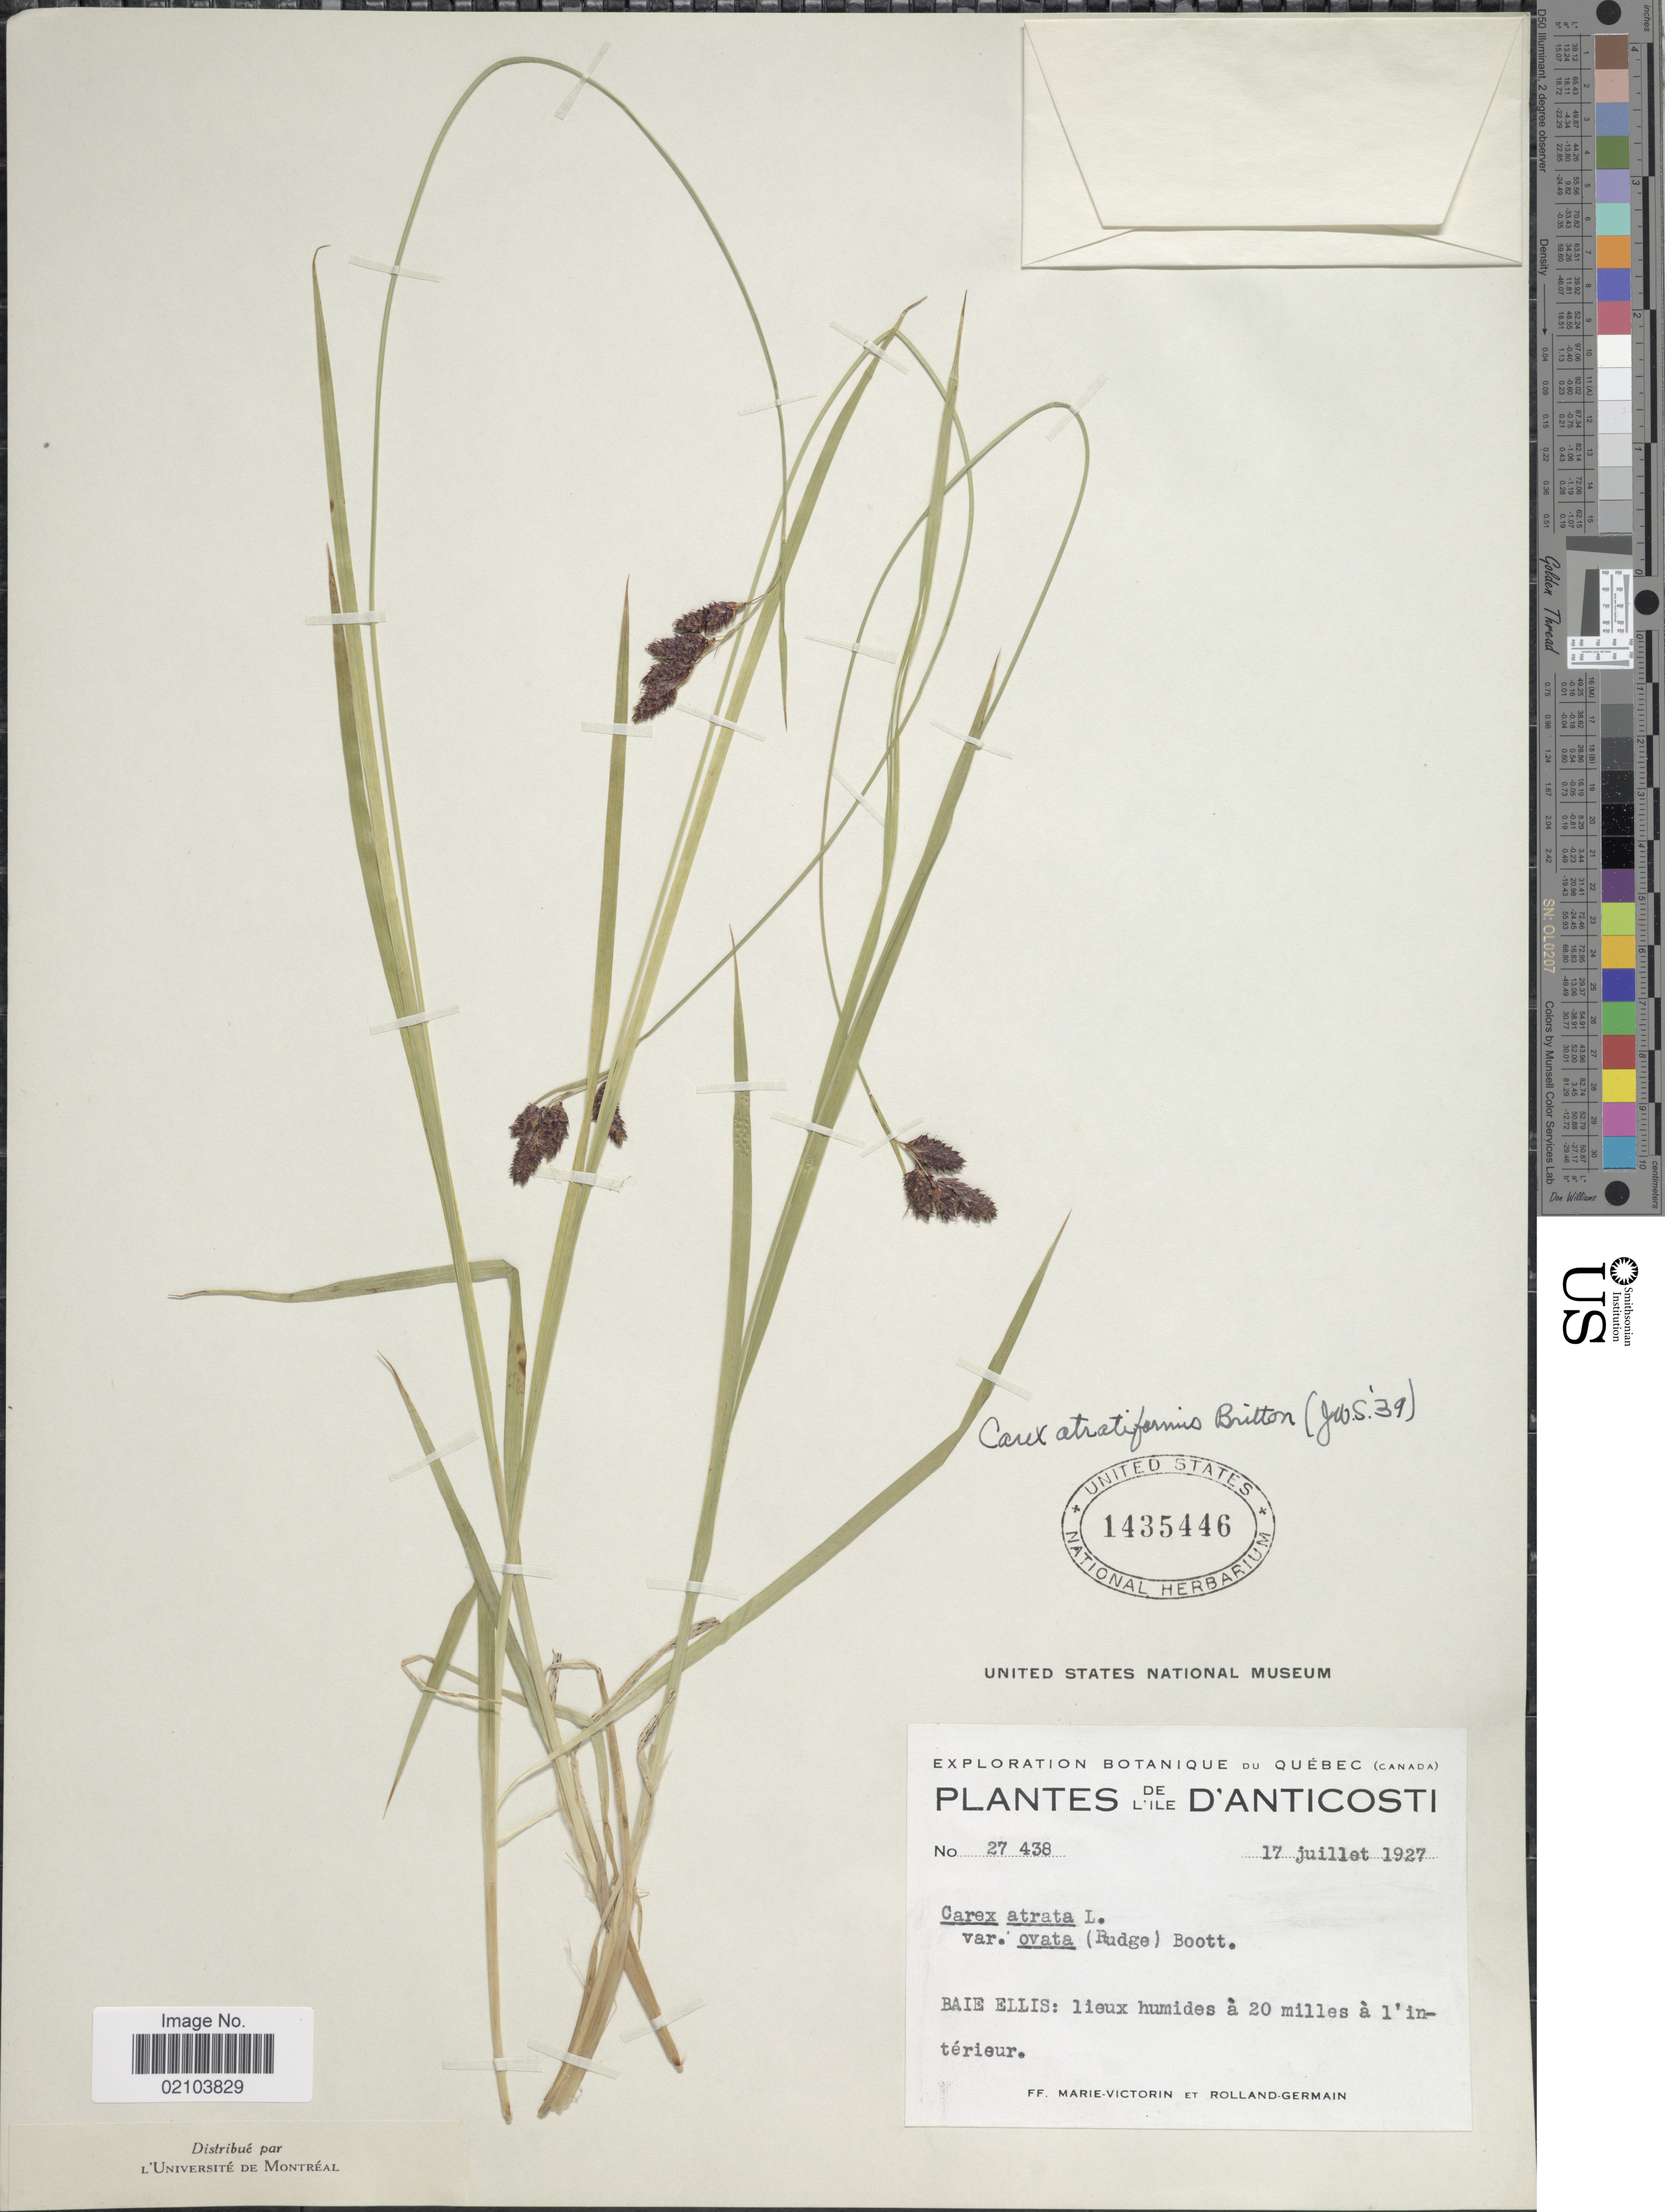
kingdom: Plantae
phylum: Tracheophyta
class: Liliopsida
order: Poales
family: Cyperaceae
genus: Carex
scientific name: Carex atratiformis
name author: Britton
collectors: F. Marie-Victorin & Rolland-Germain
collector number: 27438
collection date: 1927-07-17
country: Canada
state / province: Quebec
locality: L'Ile d'Anticosti. Baie Ellis: lieux humides à 20 miles à l'intérieur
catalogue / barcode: US 1435446